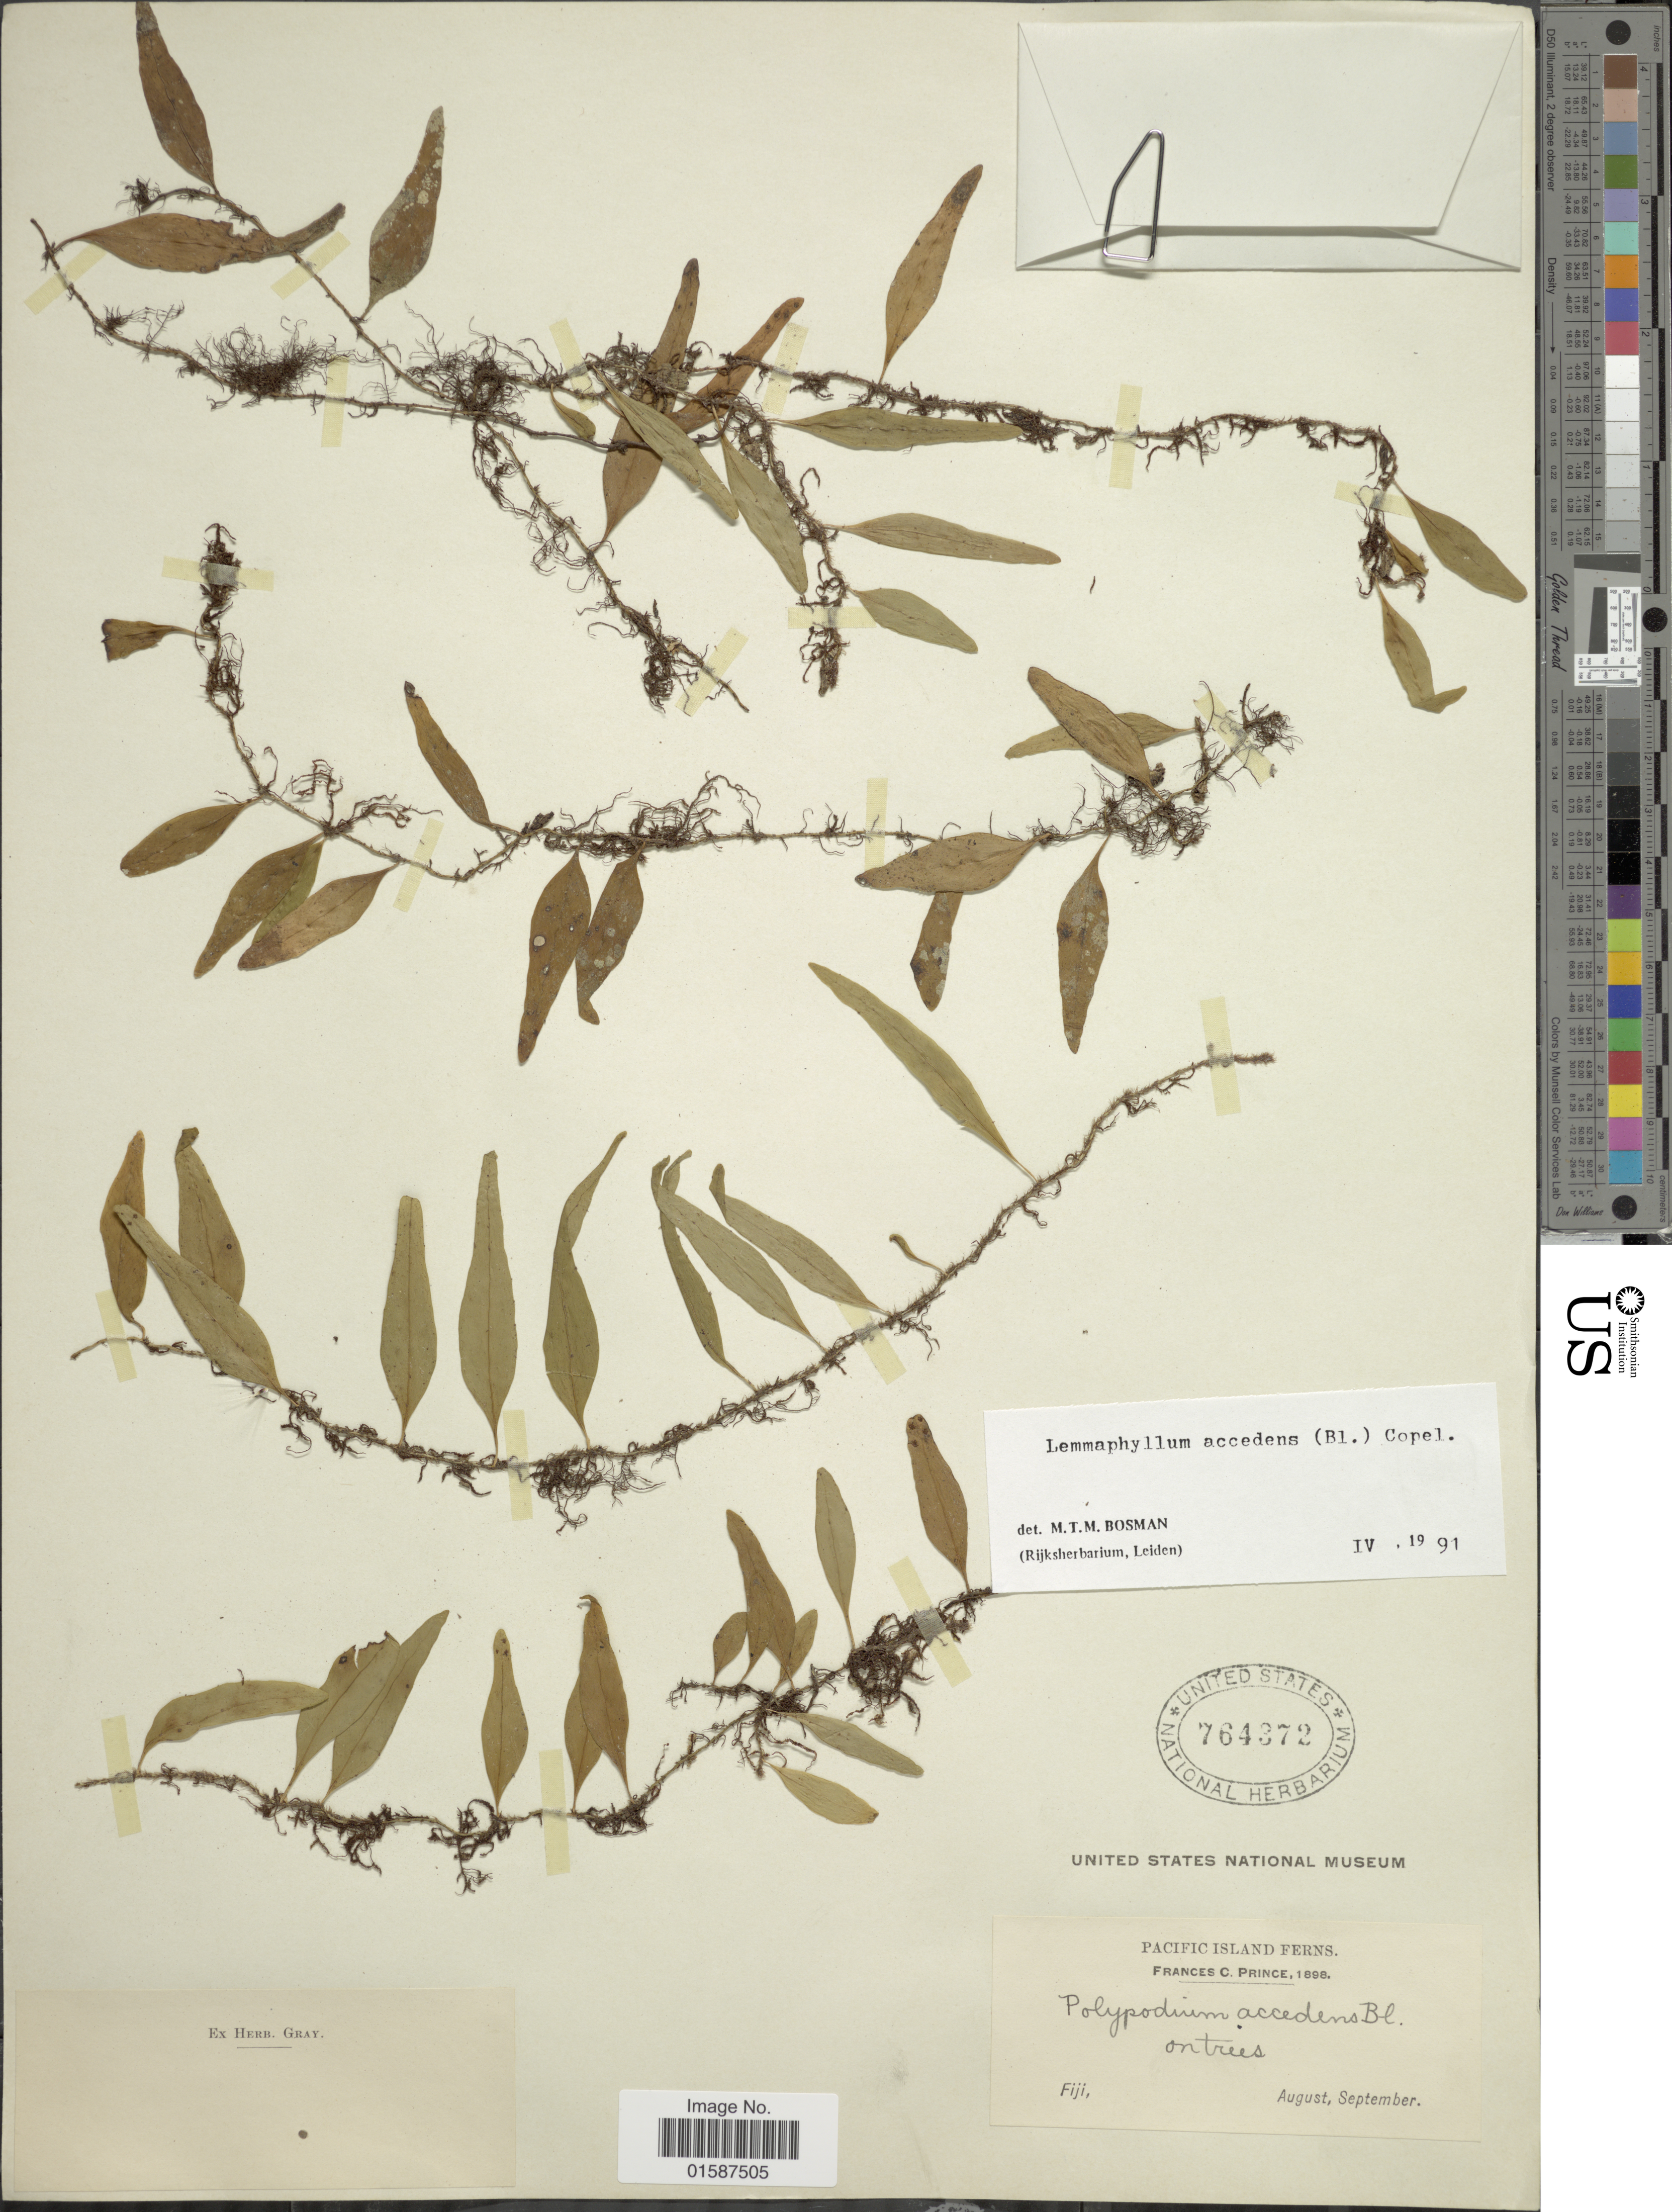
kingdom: Plantae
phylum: Tracheophyta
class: Polypodiopsida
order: Polypodiales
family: Polypodiaceae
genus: Lemmaphyllum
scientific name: Lemmaphyllum accedens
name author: (Blume) Donk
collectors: F. Prince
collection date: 1898-08/1898-09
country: Fiji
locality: Pacific Islands, Fiji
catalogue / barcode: US 764372